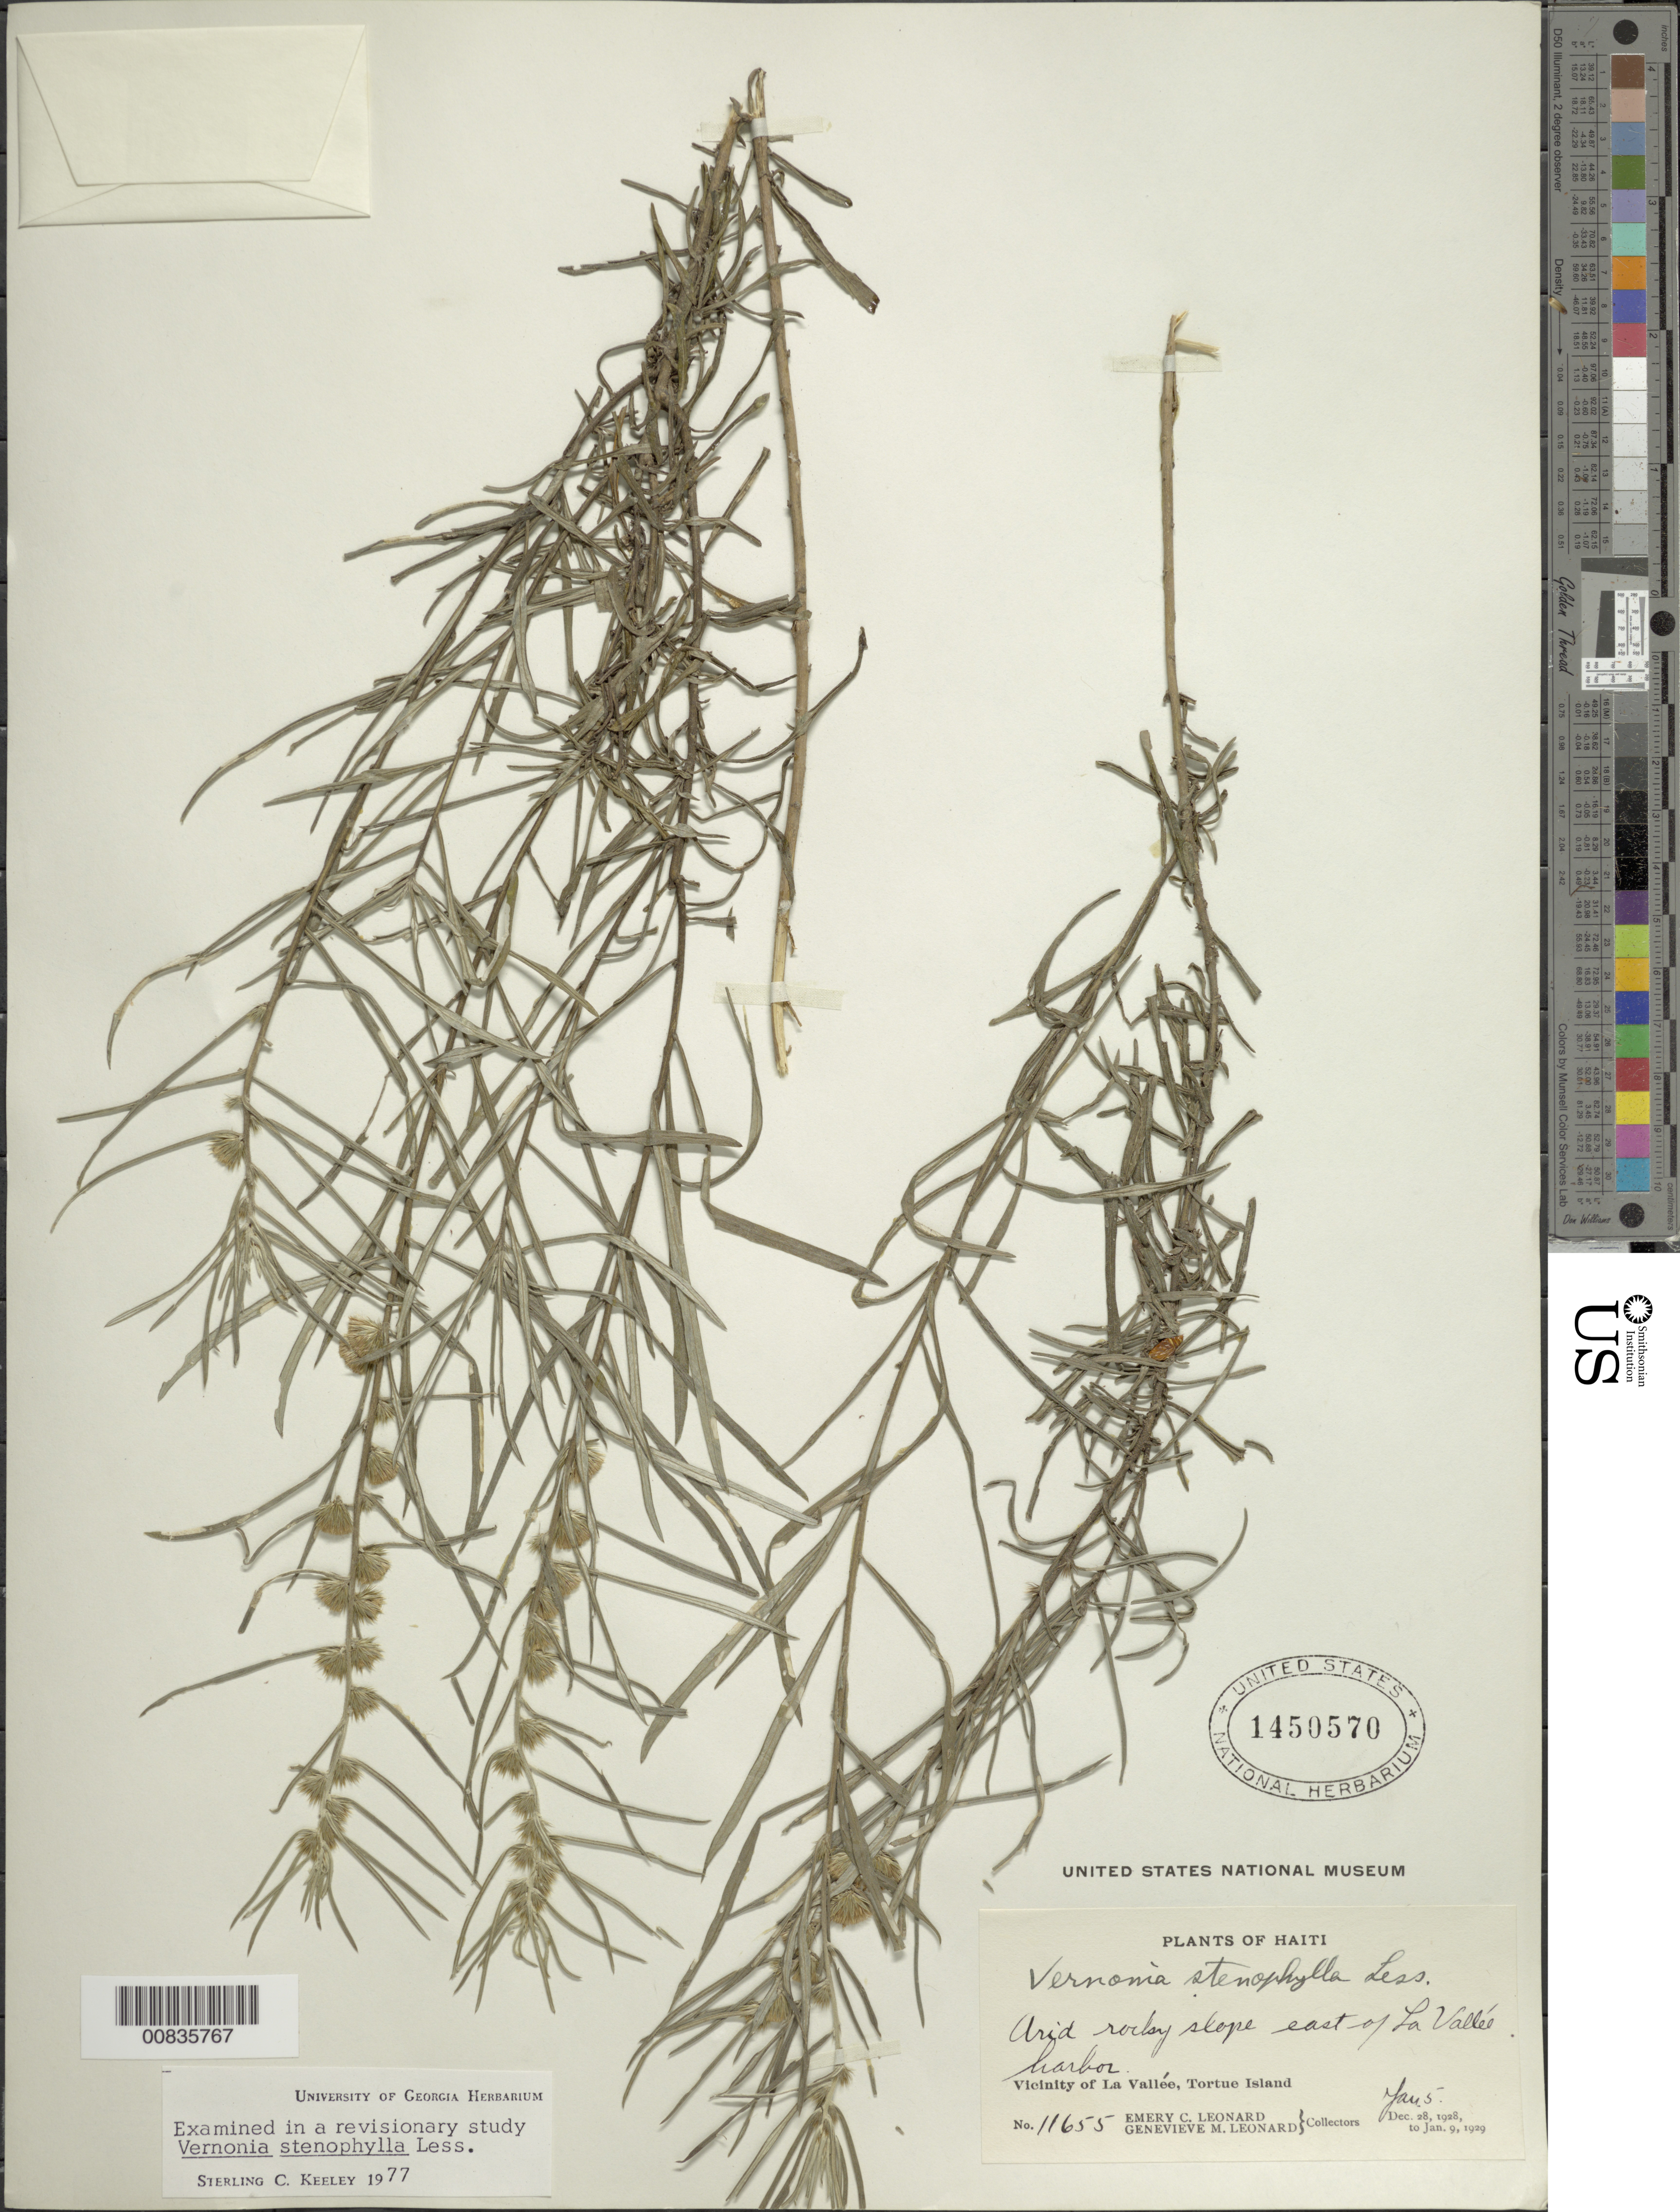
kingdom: Plantae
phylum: Tracheophyta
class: Magnoliopsida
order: Asterales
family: Asteraceae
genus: Lepidaploa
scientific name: Lepidaploa stenophylla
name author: (Less.) H. Rob.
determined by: Keeley, S. C.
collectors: E. C. Leonard & G. M. Leonard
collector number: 11655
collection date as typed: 05 Jan 1929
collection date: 1929-01-05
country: Haiti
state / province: Nord-Ouest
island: Île de la Tortue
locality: Vicinity of La Vallée, E of La Vallée harbor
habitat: Arid rocky slope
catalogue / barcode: US 1450570